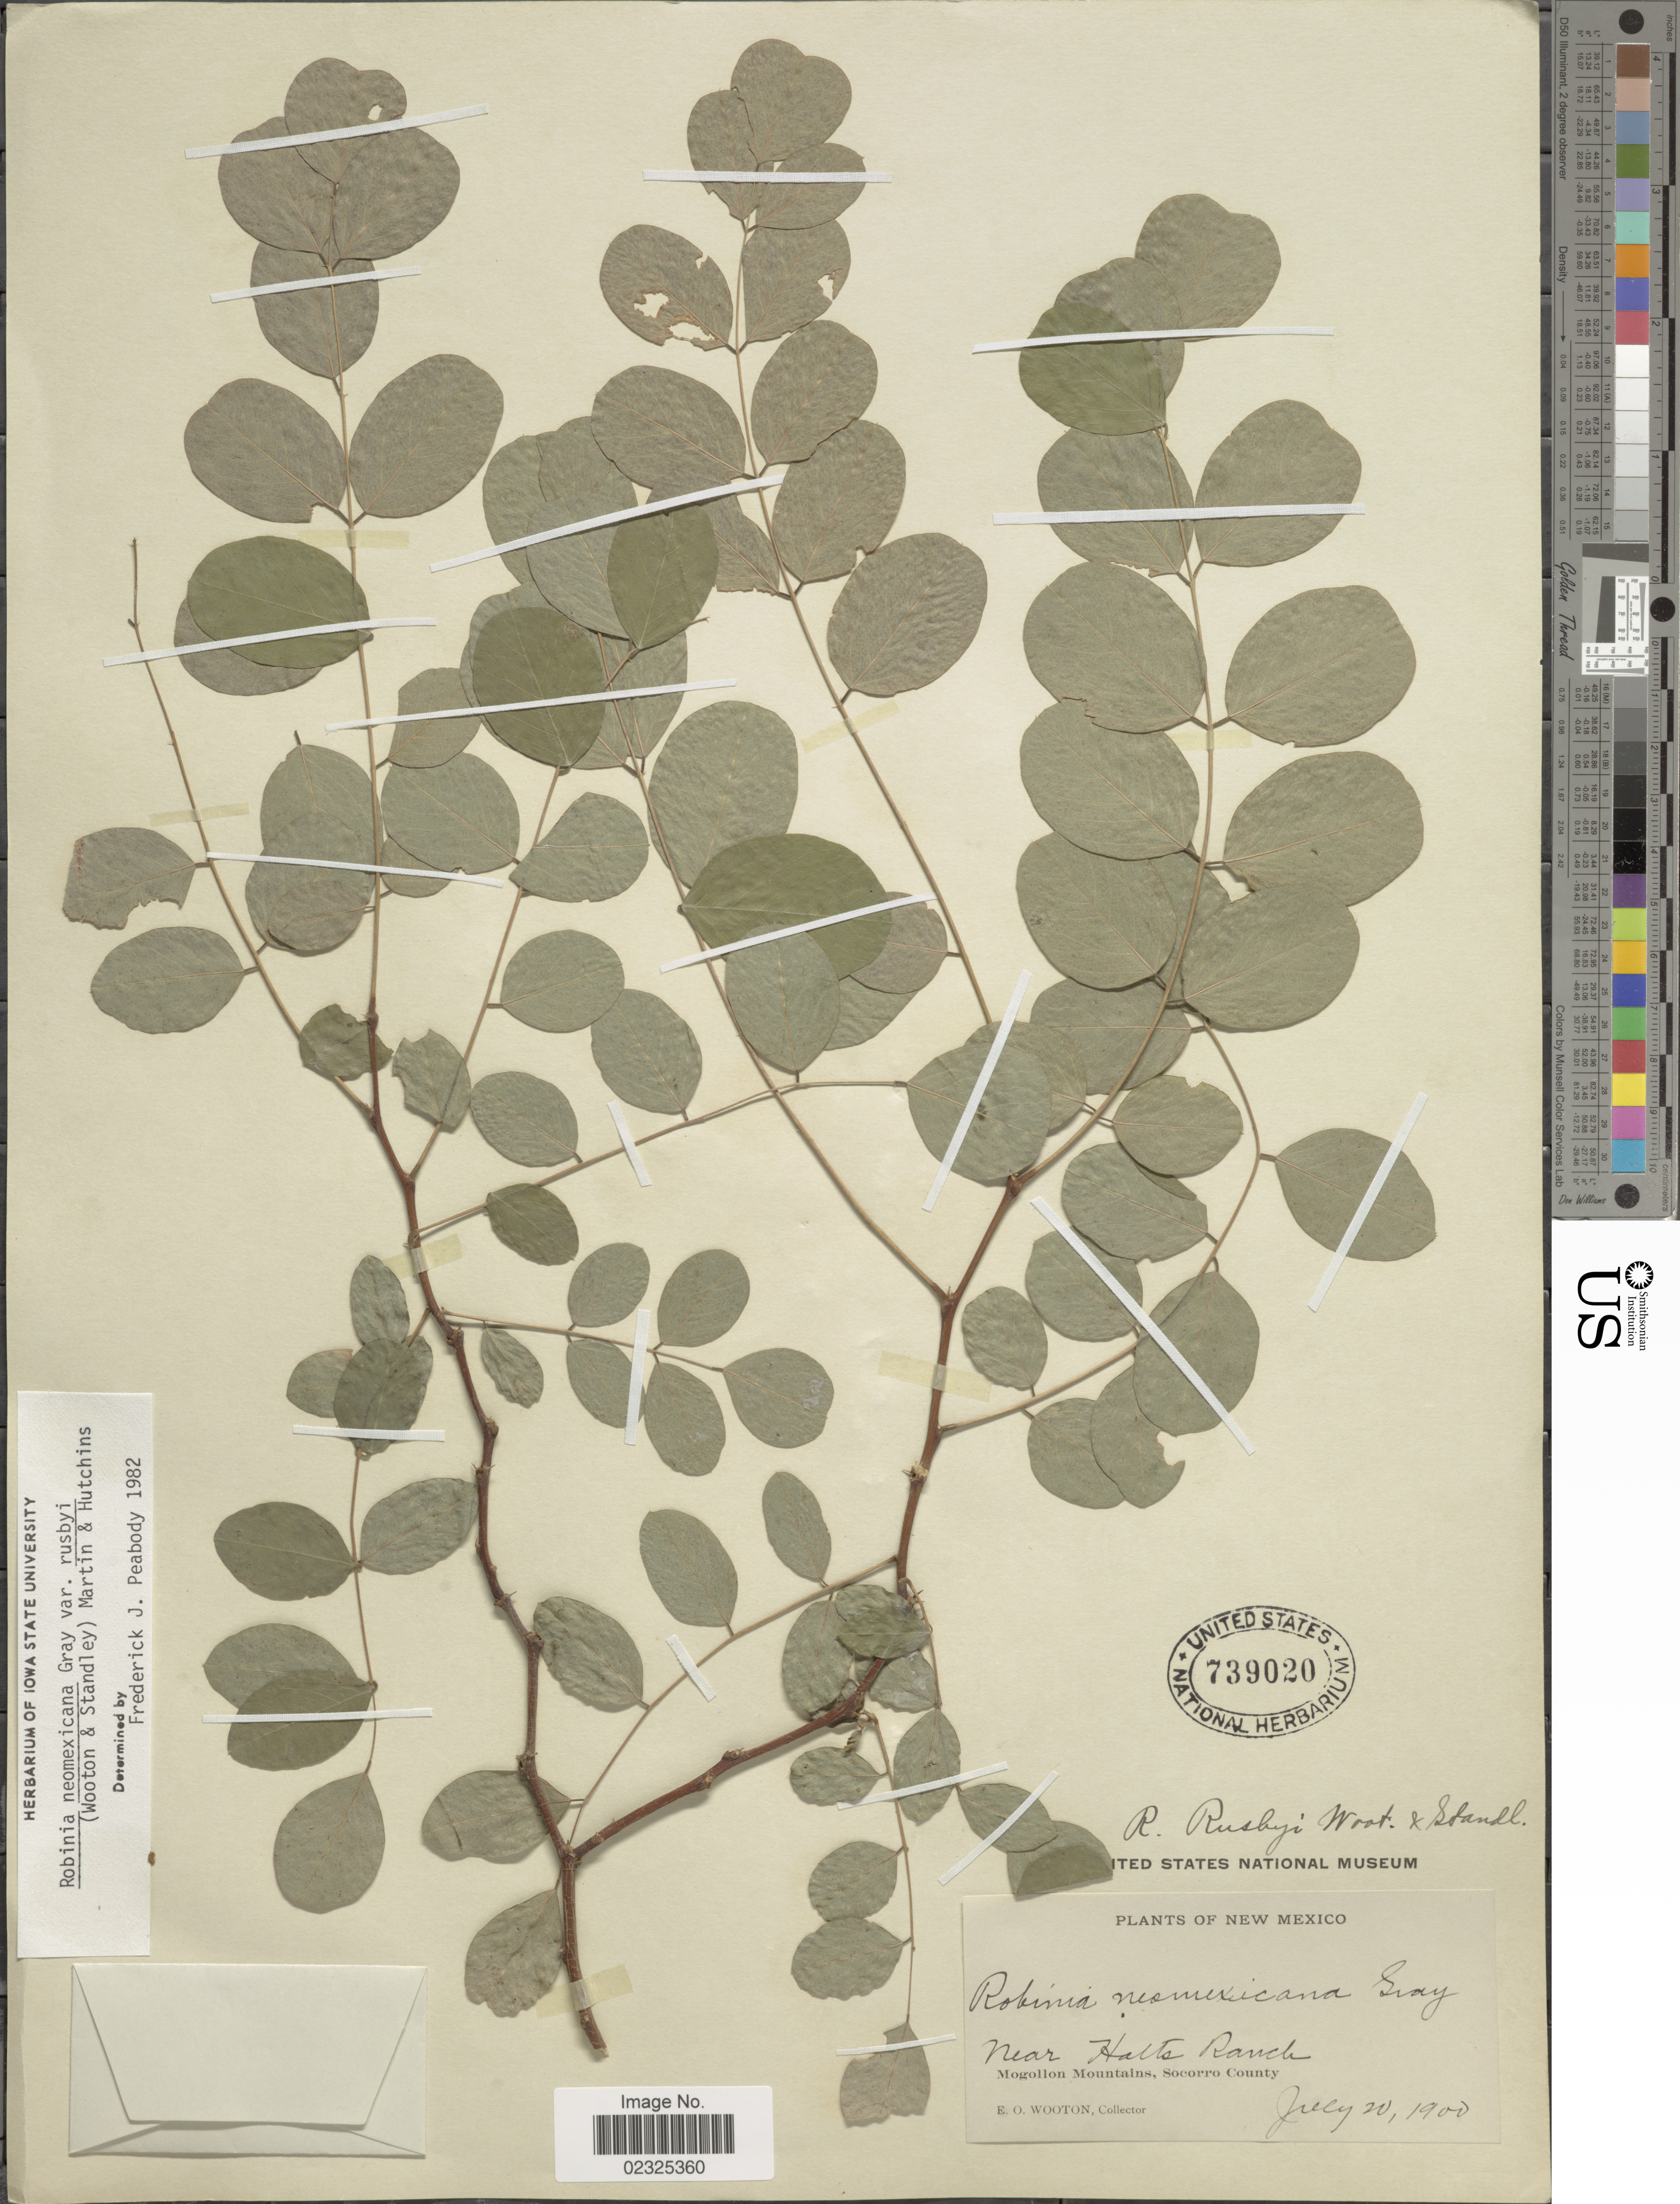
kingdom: Plantae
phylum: Tracheophyta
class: Magnoliopsida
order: Fabales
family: Fabaceae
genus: Robinia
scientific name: Robinia neomexicana var. rusbyi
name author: (Wooton & Standl.) W.C. Martin & C.R. Hutchins ex Peabody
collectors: E. O. Wooton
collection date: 1900-07-20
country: United States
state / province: New Mexico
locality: Near Halts Ranch, Mogollon Mountains, Socorro County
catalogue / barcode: US 739020